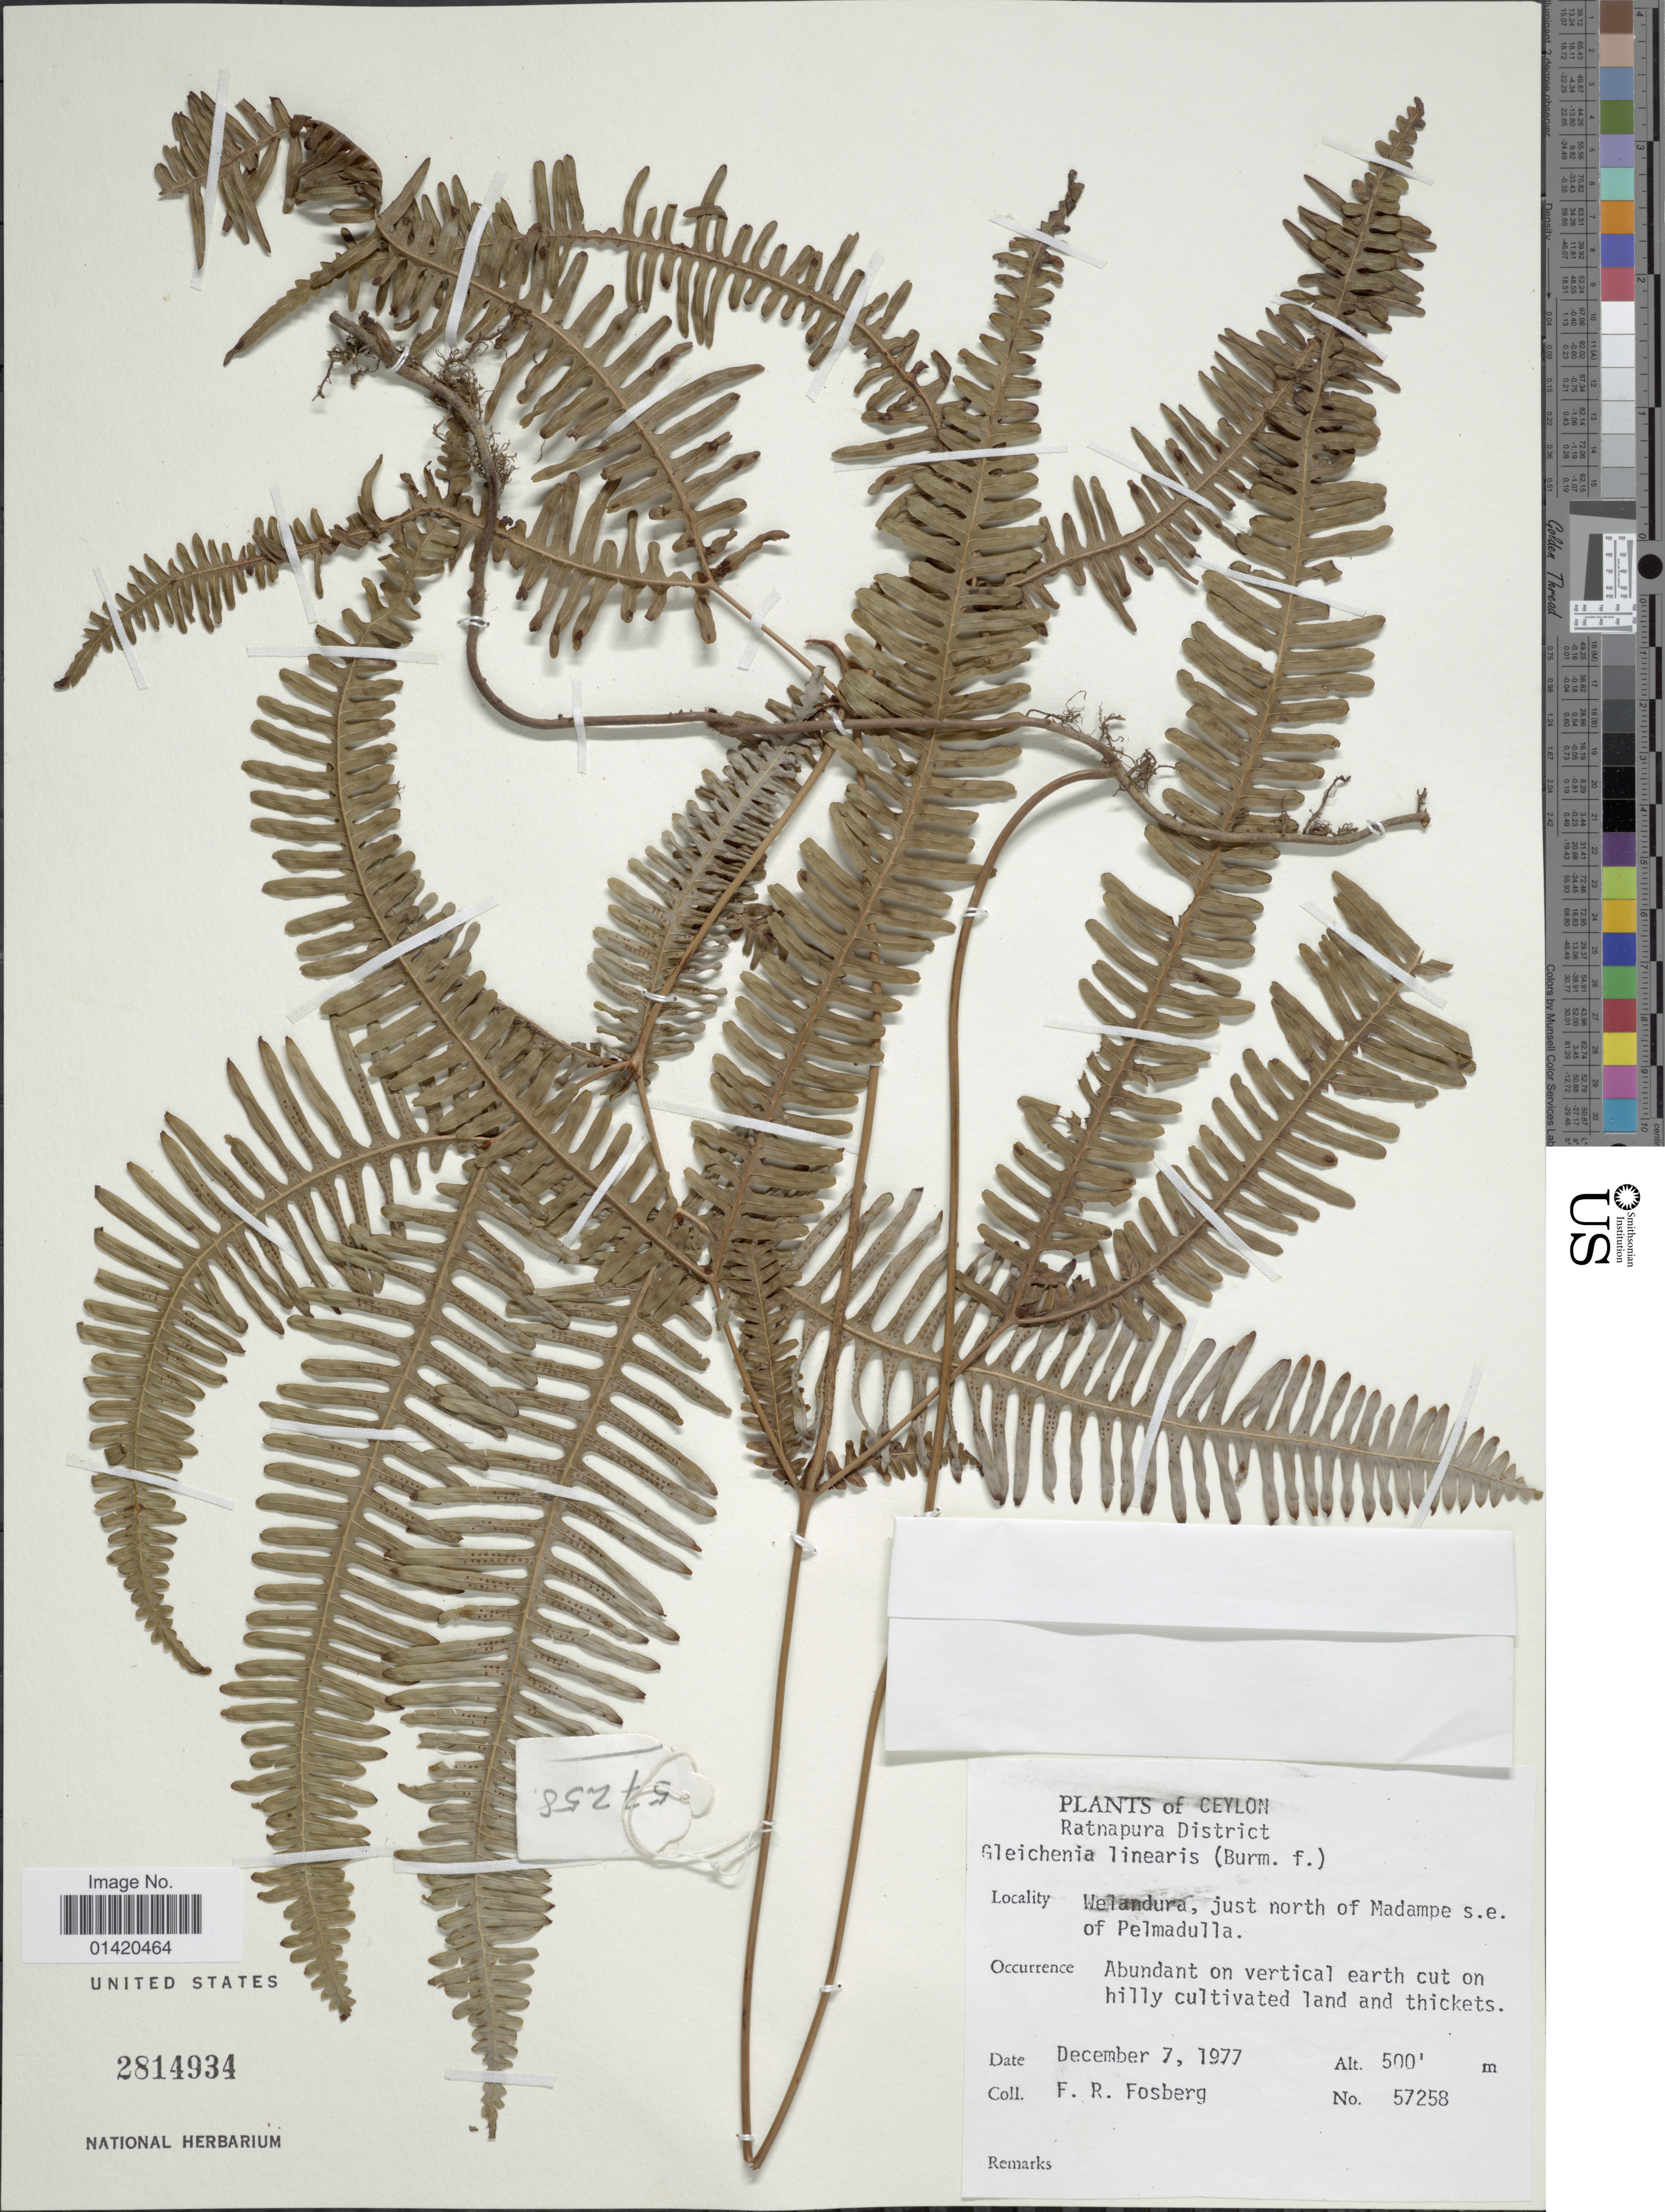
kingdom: Plantae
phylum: Tracheophyta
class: Polypodiopsida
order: Gleicheniales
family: Gleicheniaceae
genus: Dicranopteris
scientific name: Dicranopteris linearis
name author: (Burm. f.) Underw.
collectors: F. R. Fosberg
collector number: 57258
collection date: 1977-12-07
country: Sri Lanka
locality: Ceylon, Ratnapura District, Welandura, just north of Madampe s.e. of Pelmadula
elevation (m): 500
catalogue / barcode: US 2814934